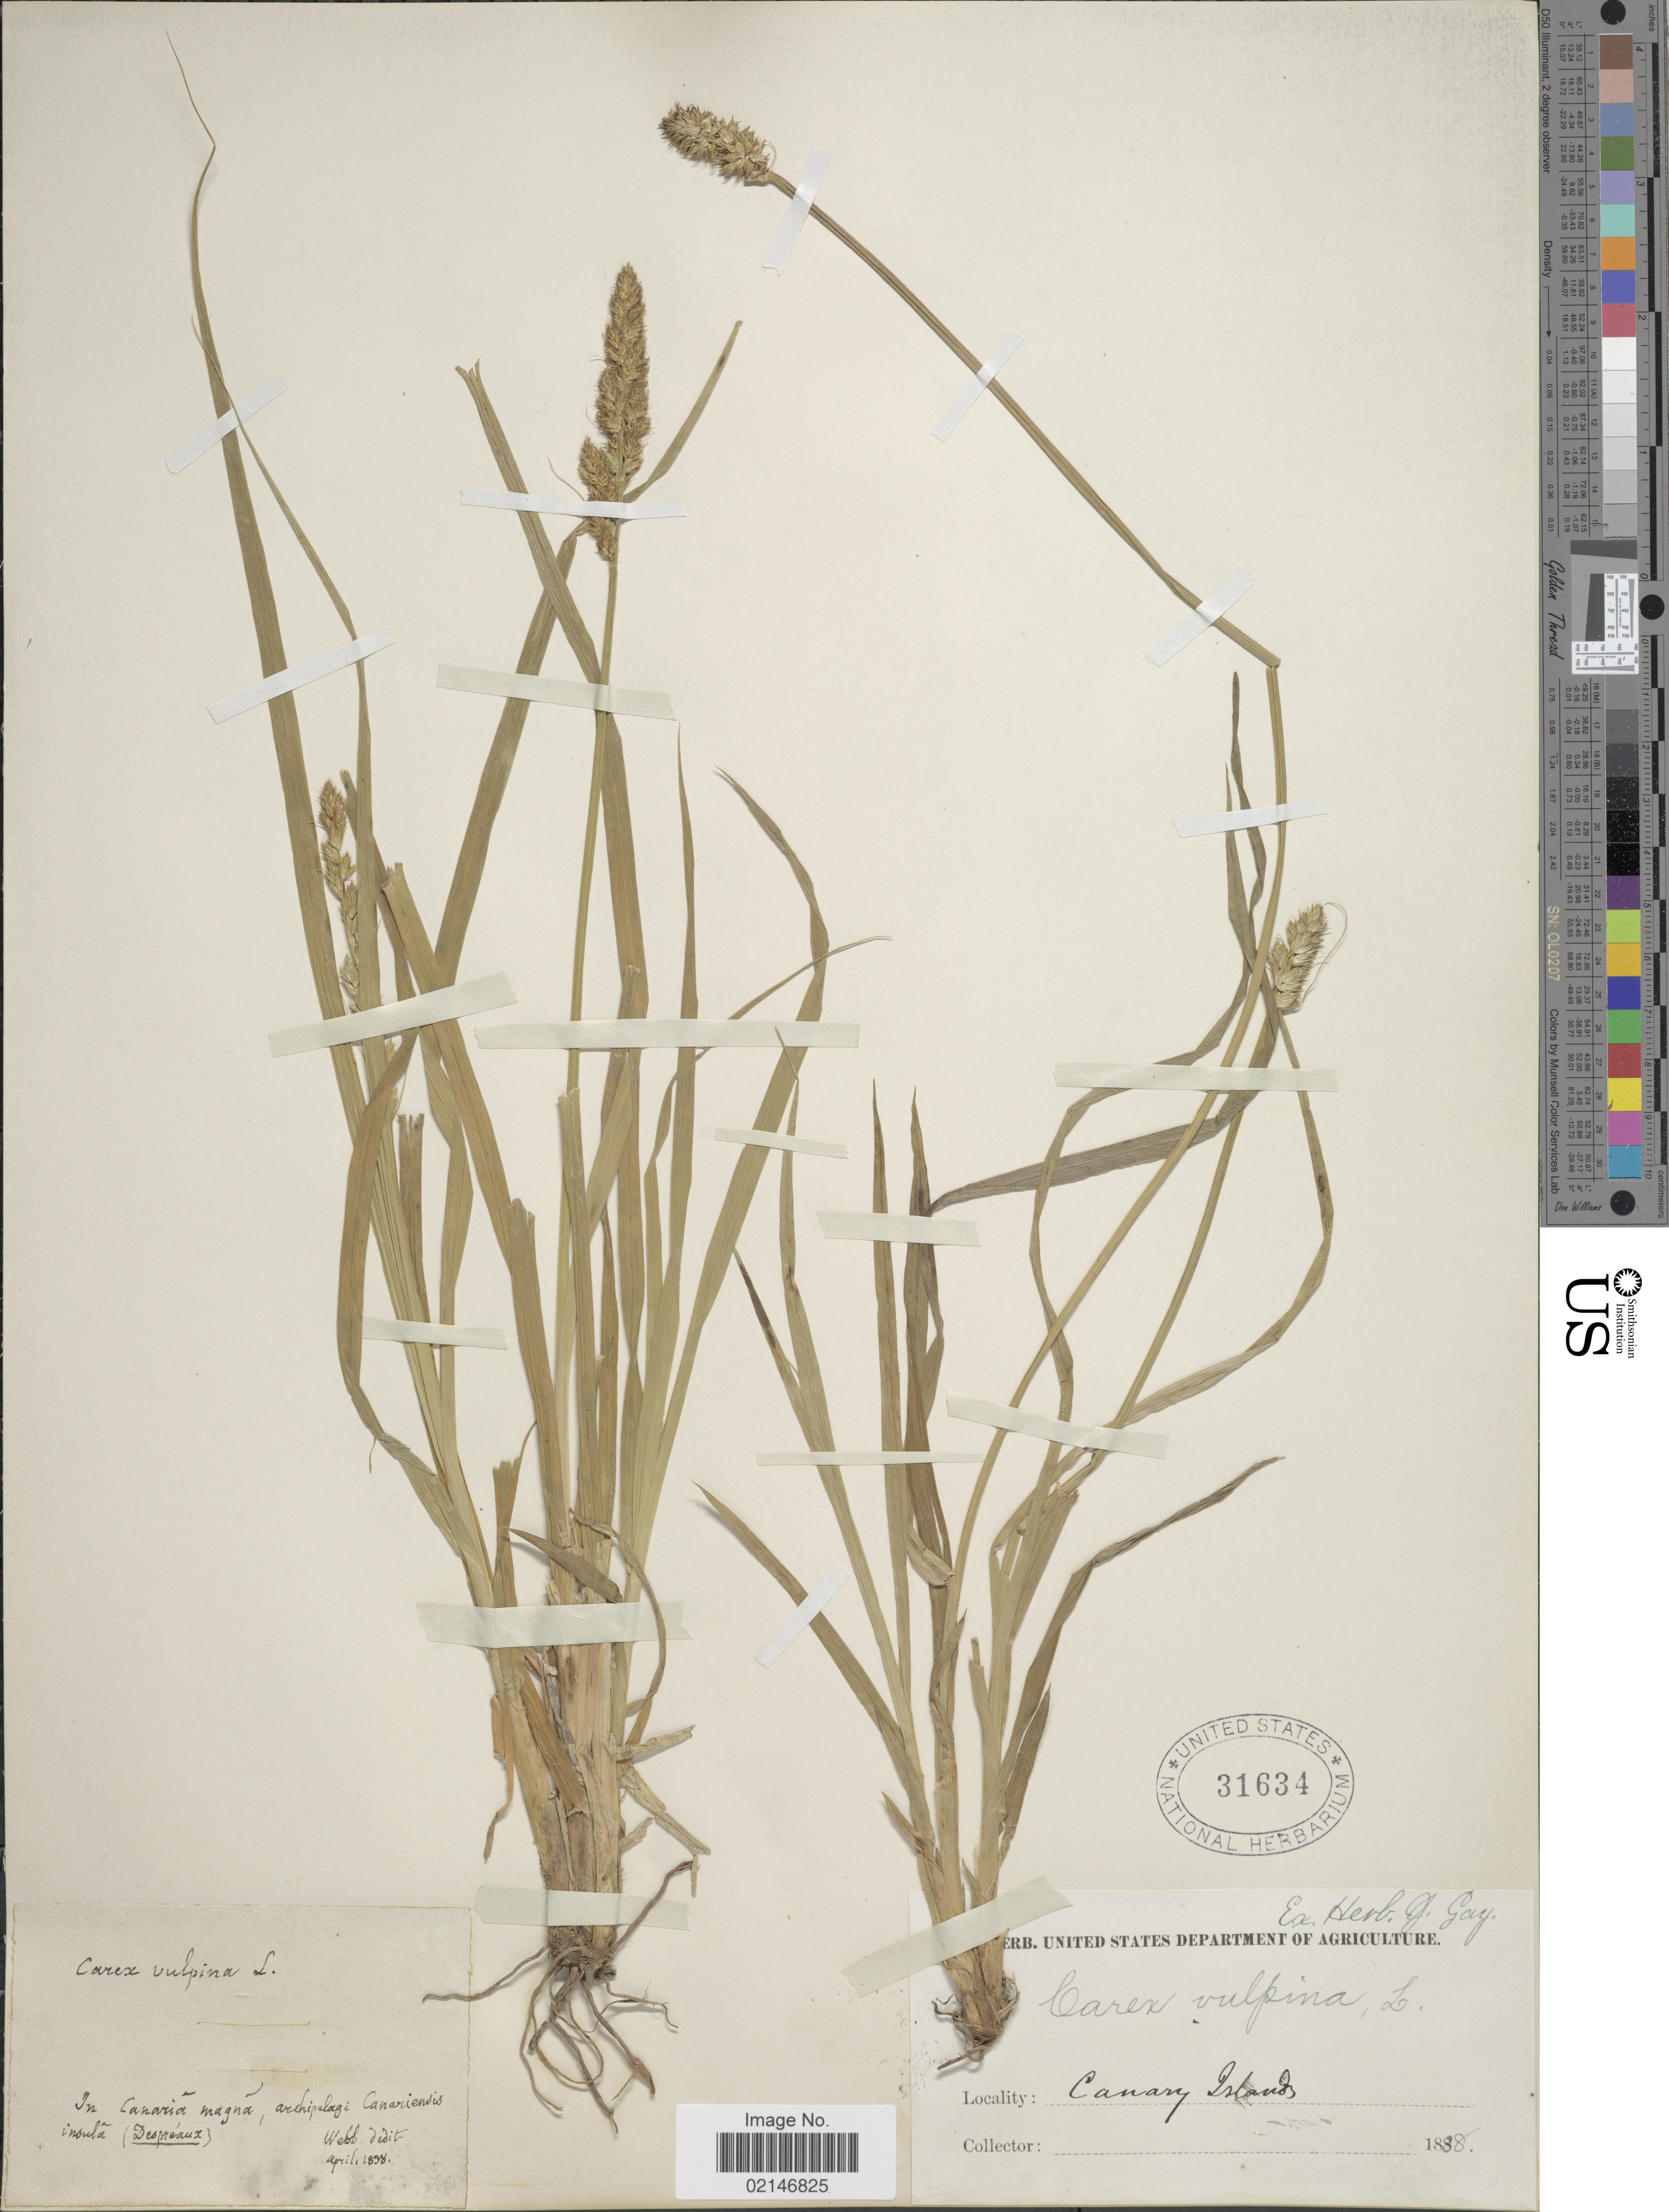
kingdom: Plantae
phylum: Tracheophyta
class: Liliopsida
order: Poales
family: Cyperaceae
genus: Carex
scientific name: Carex vulpina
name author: L.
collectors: ex herb. J. Gay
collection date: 1888-04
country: Spain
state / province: Canarias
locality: Canary Islands, In Canaria magna, archipelagi Canariensis insula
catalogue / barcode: US 31634